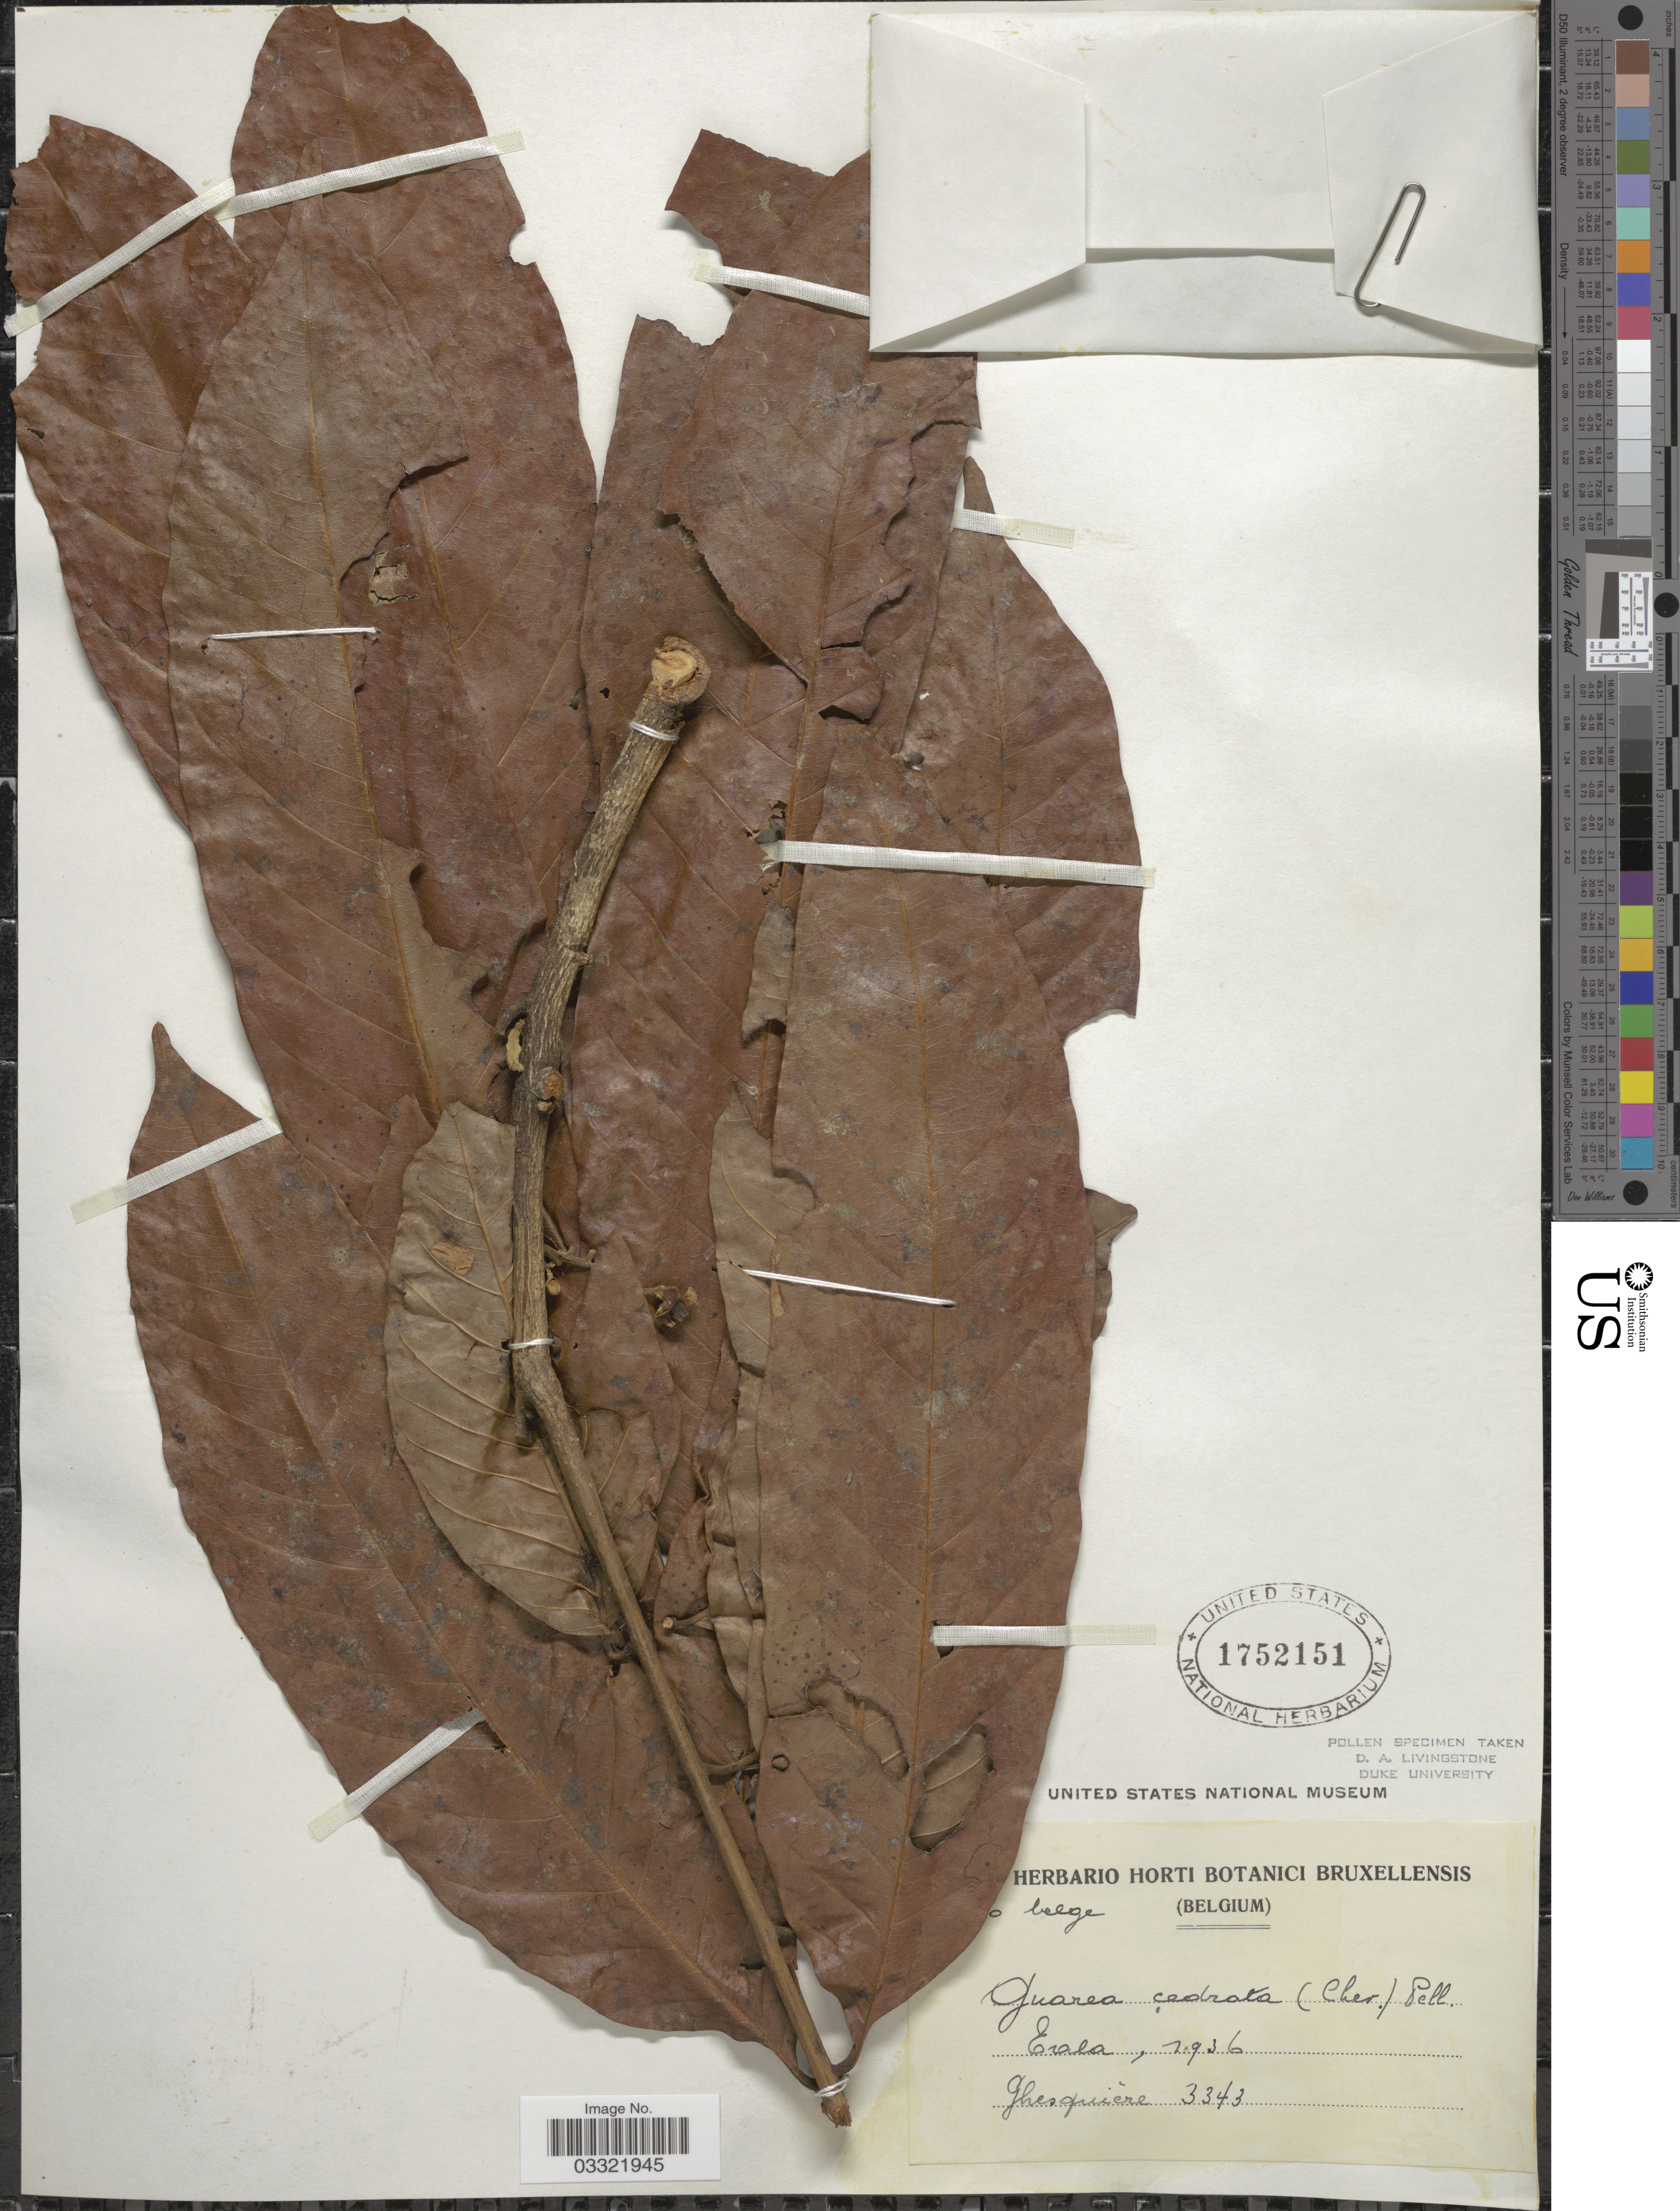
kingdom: Plantae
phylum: Tracheophyta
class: Magnoliopsida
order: Sapindales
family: Meliaceae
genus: Leplaea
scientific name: Leplaea cedrata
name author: (A. Chev.) Koenen & J.J. de Wilde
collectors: Ghesquière.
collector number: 3343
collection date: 1936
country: Congo, Democratic Republic of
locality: [illegible text]o belge, Eala.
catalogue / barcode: US 1752151